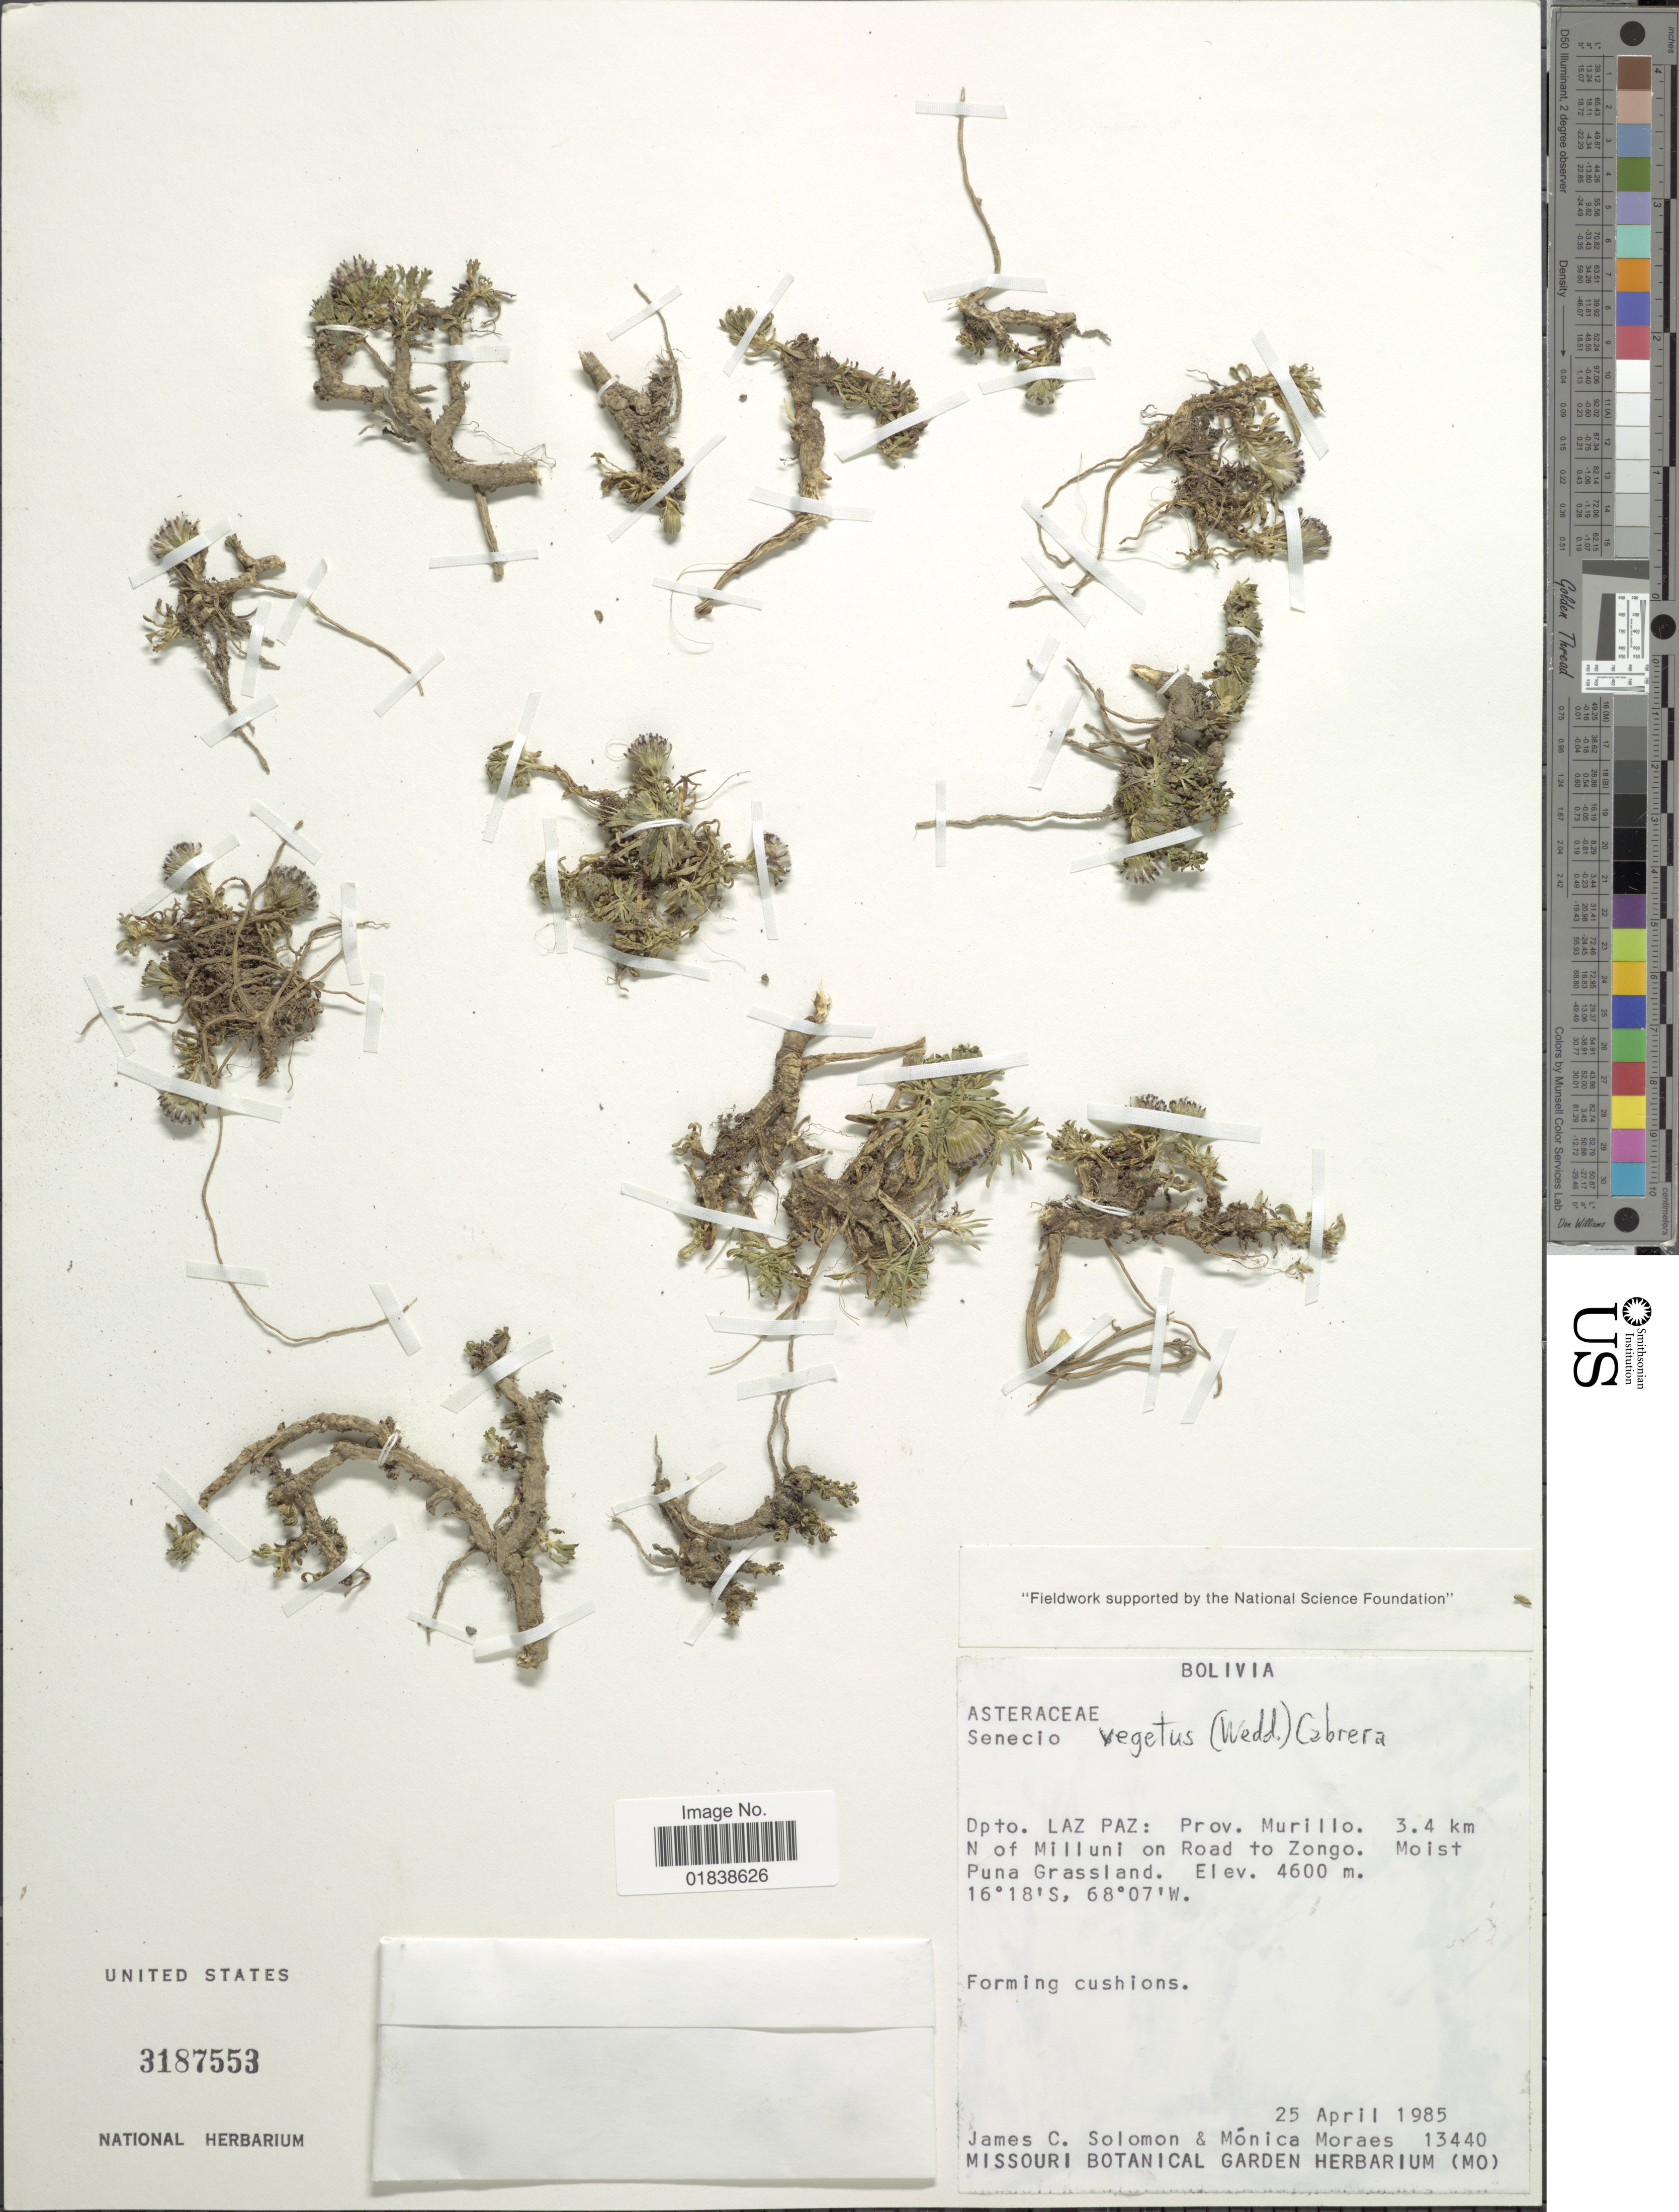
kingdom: Plantae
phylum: Tracheophyta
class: Magnoliopsida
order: Asterales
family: Asteraceae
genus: Senecio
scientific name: Senecio melanandrus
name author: (Wedd.) J. Calvo et al.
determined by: Calvo, Joel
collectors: J. C. Solomon & M. Moraes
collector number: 13440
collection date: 1985-04-25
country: Bolivia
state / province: La Paz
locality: Prov. Murillo, 3.4 km N of Milluni on Road to Zongo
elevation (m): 4600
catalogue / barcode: US 3187553